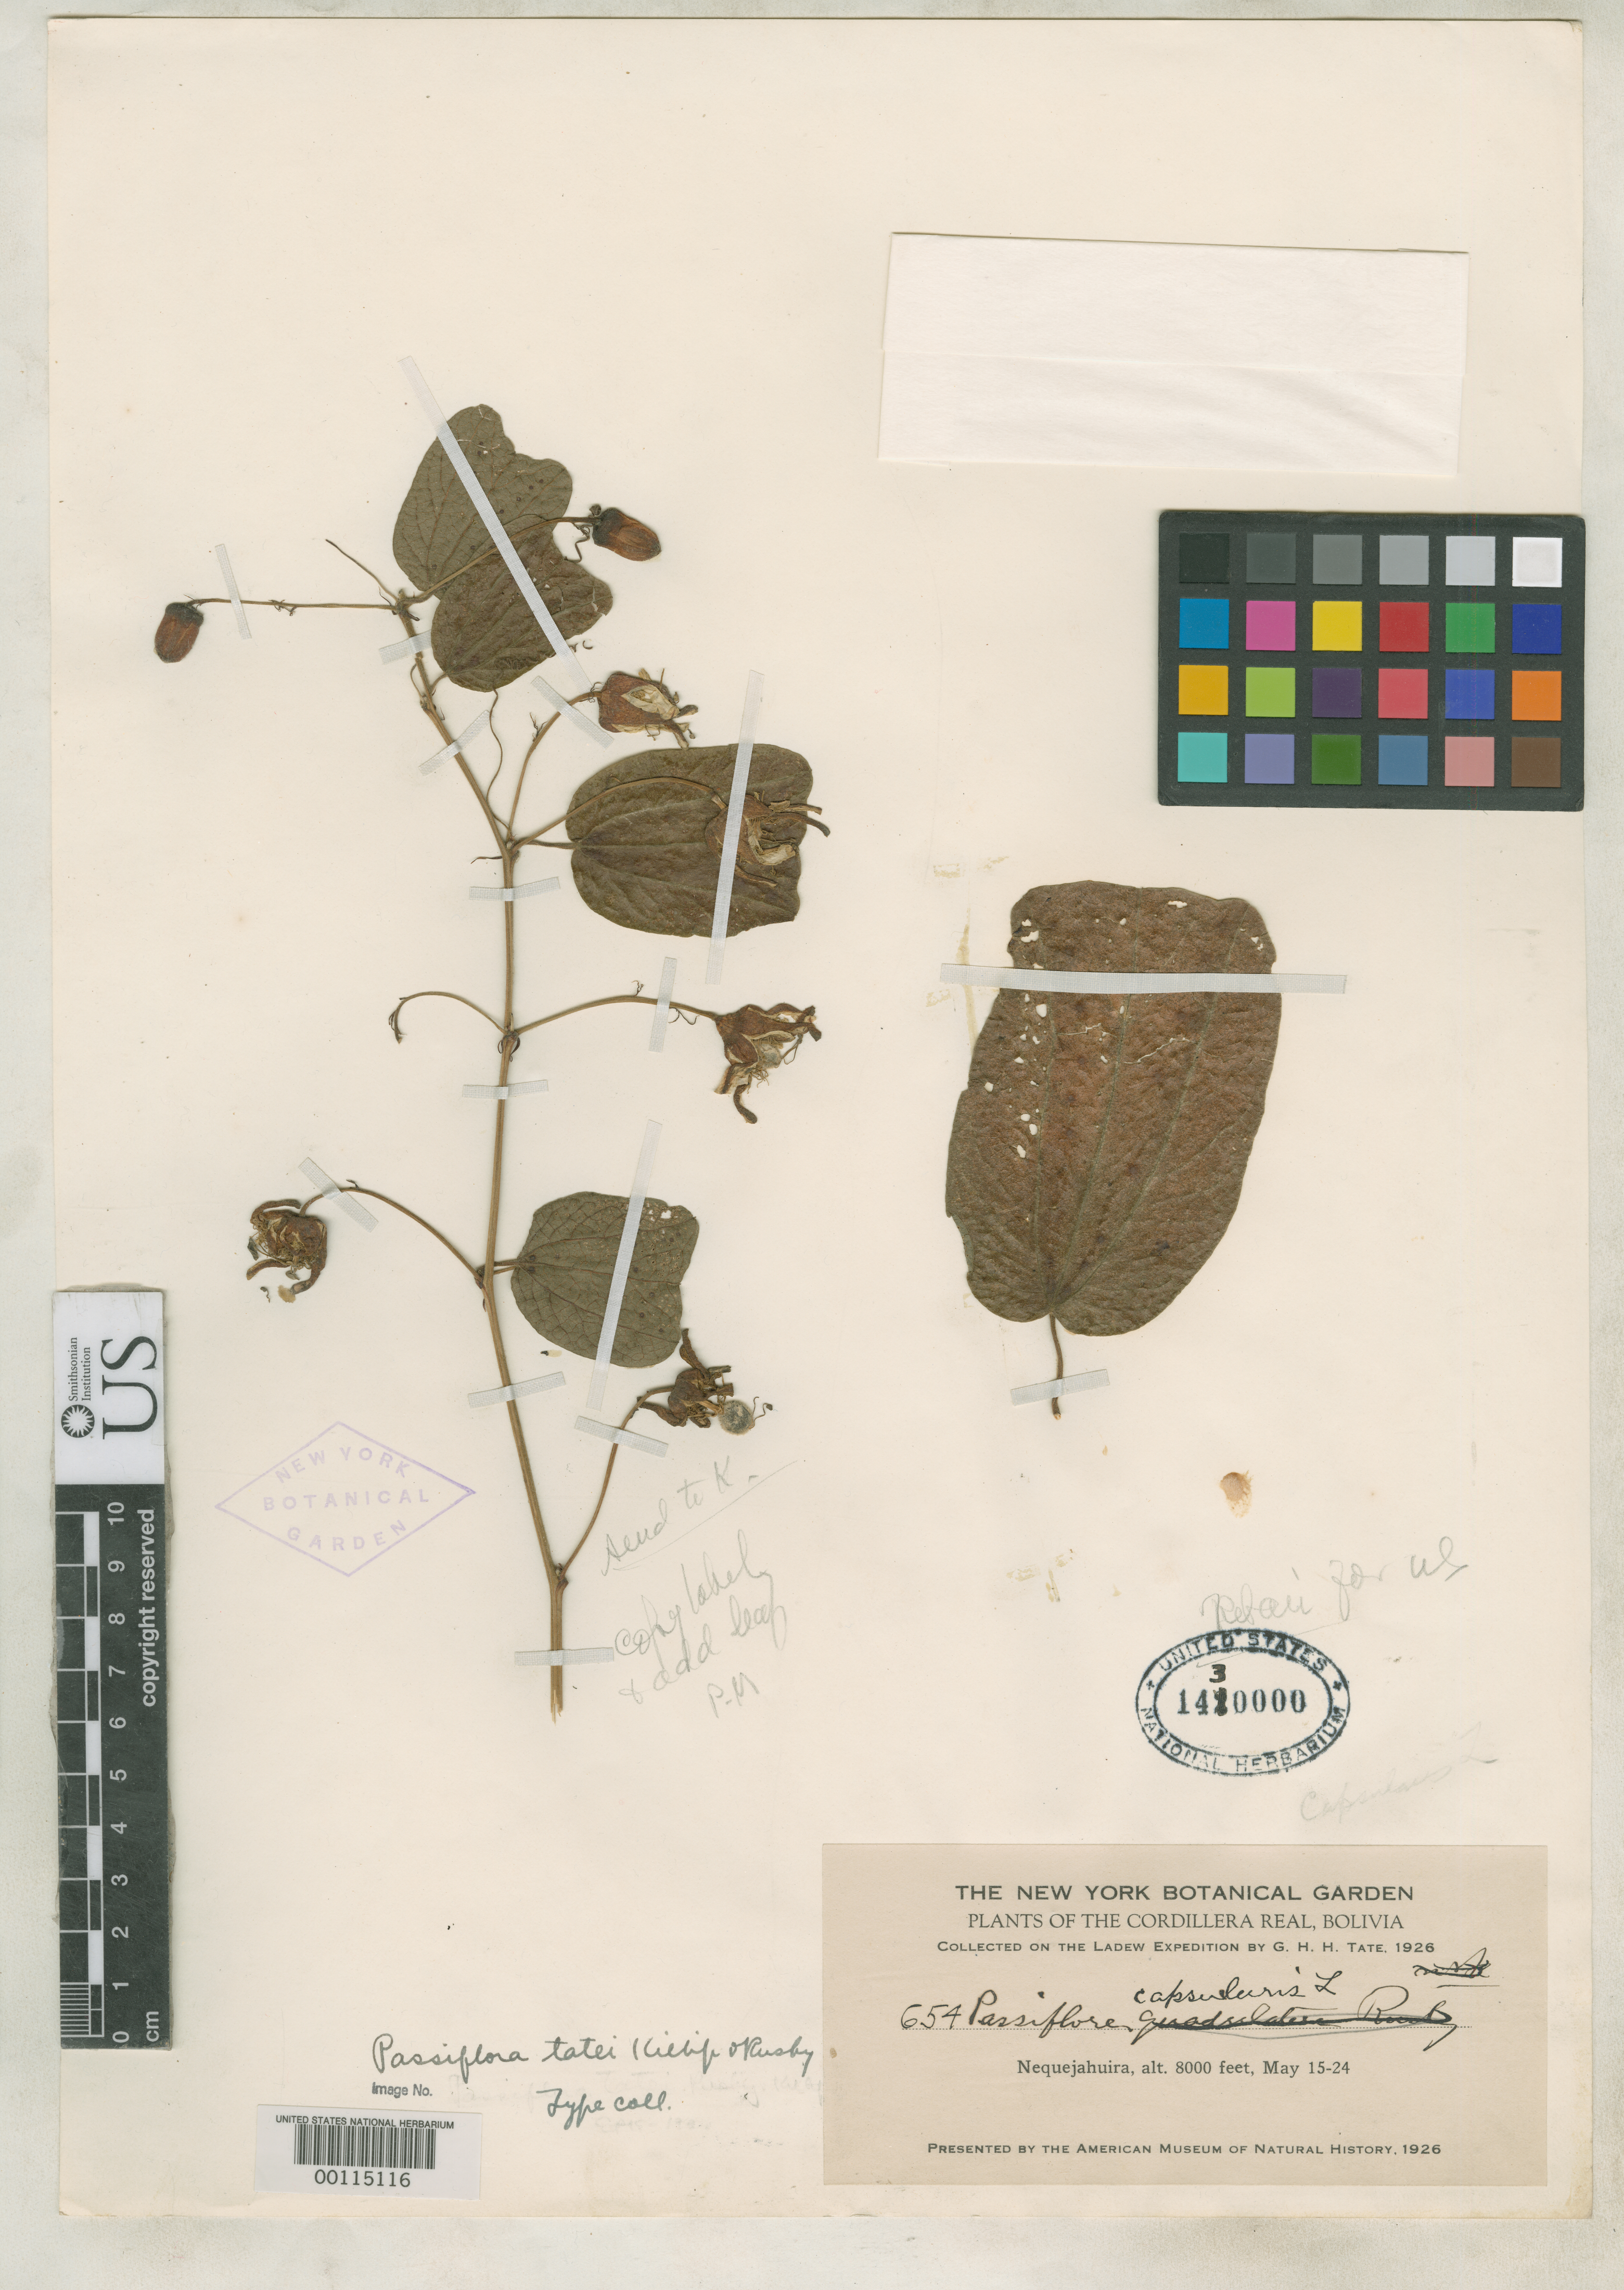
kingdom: Plantae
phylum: Tracheophyta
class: Magnoliopsida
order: Malpighiales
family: Passifloraceae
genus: Passiflora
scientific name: Passiflora tatei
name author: Killip & Rusby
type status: Isotype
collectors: G. H. H.Tate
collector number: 654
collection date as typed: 15 May 1926 to 24 May 1926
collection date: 1926-05-15/1926-05-24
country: Bolivia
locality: Nequajahuira.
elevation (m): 2500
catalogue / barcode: US 1430000